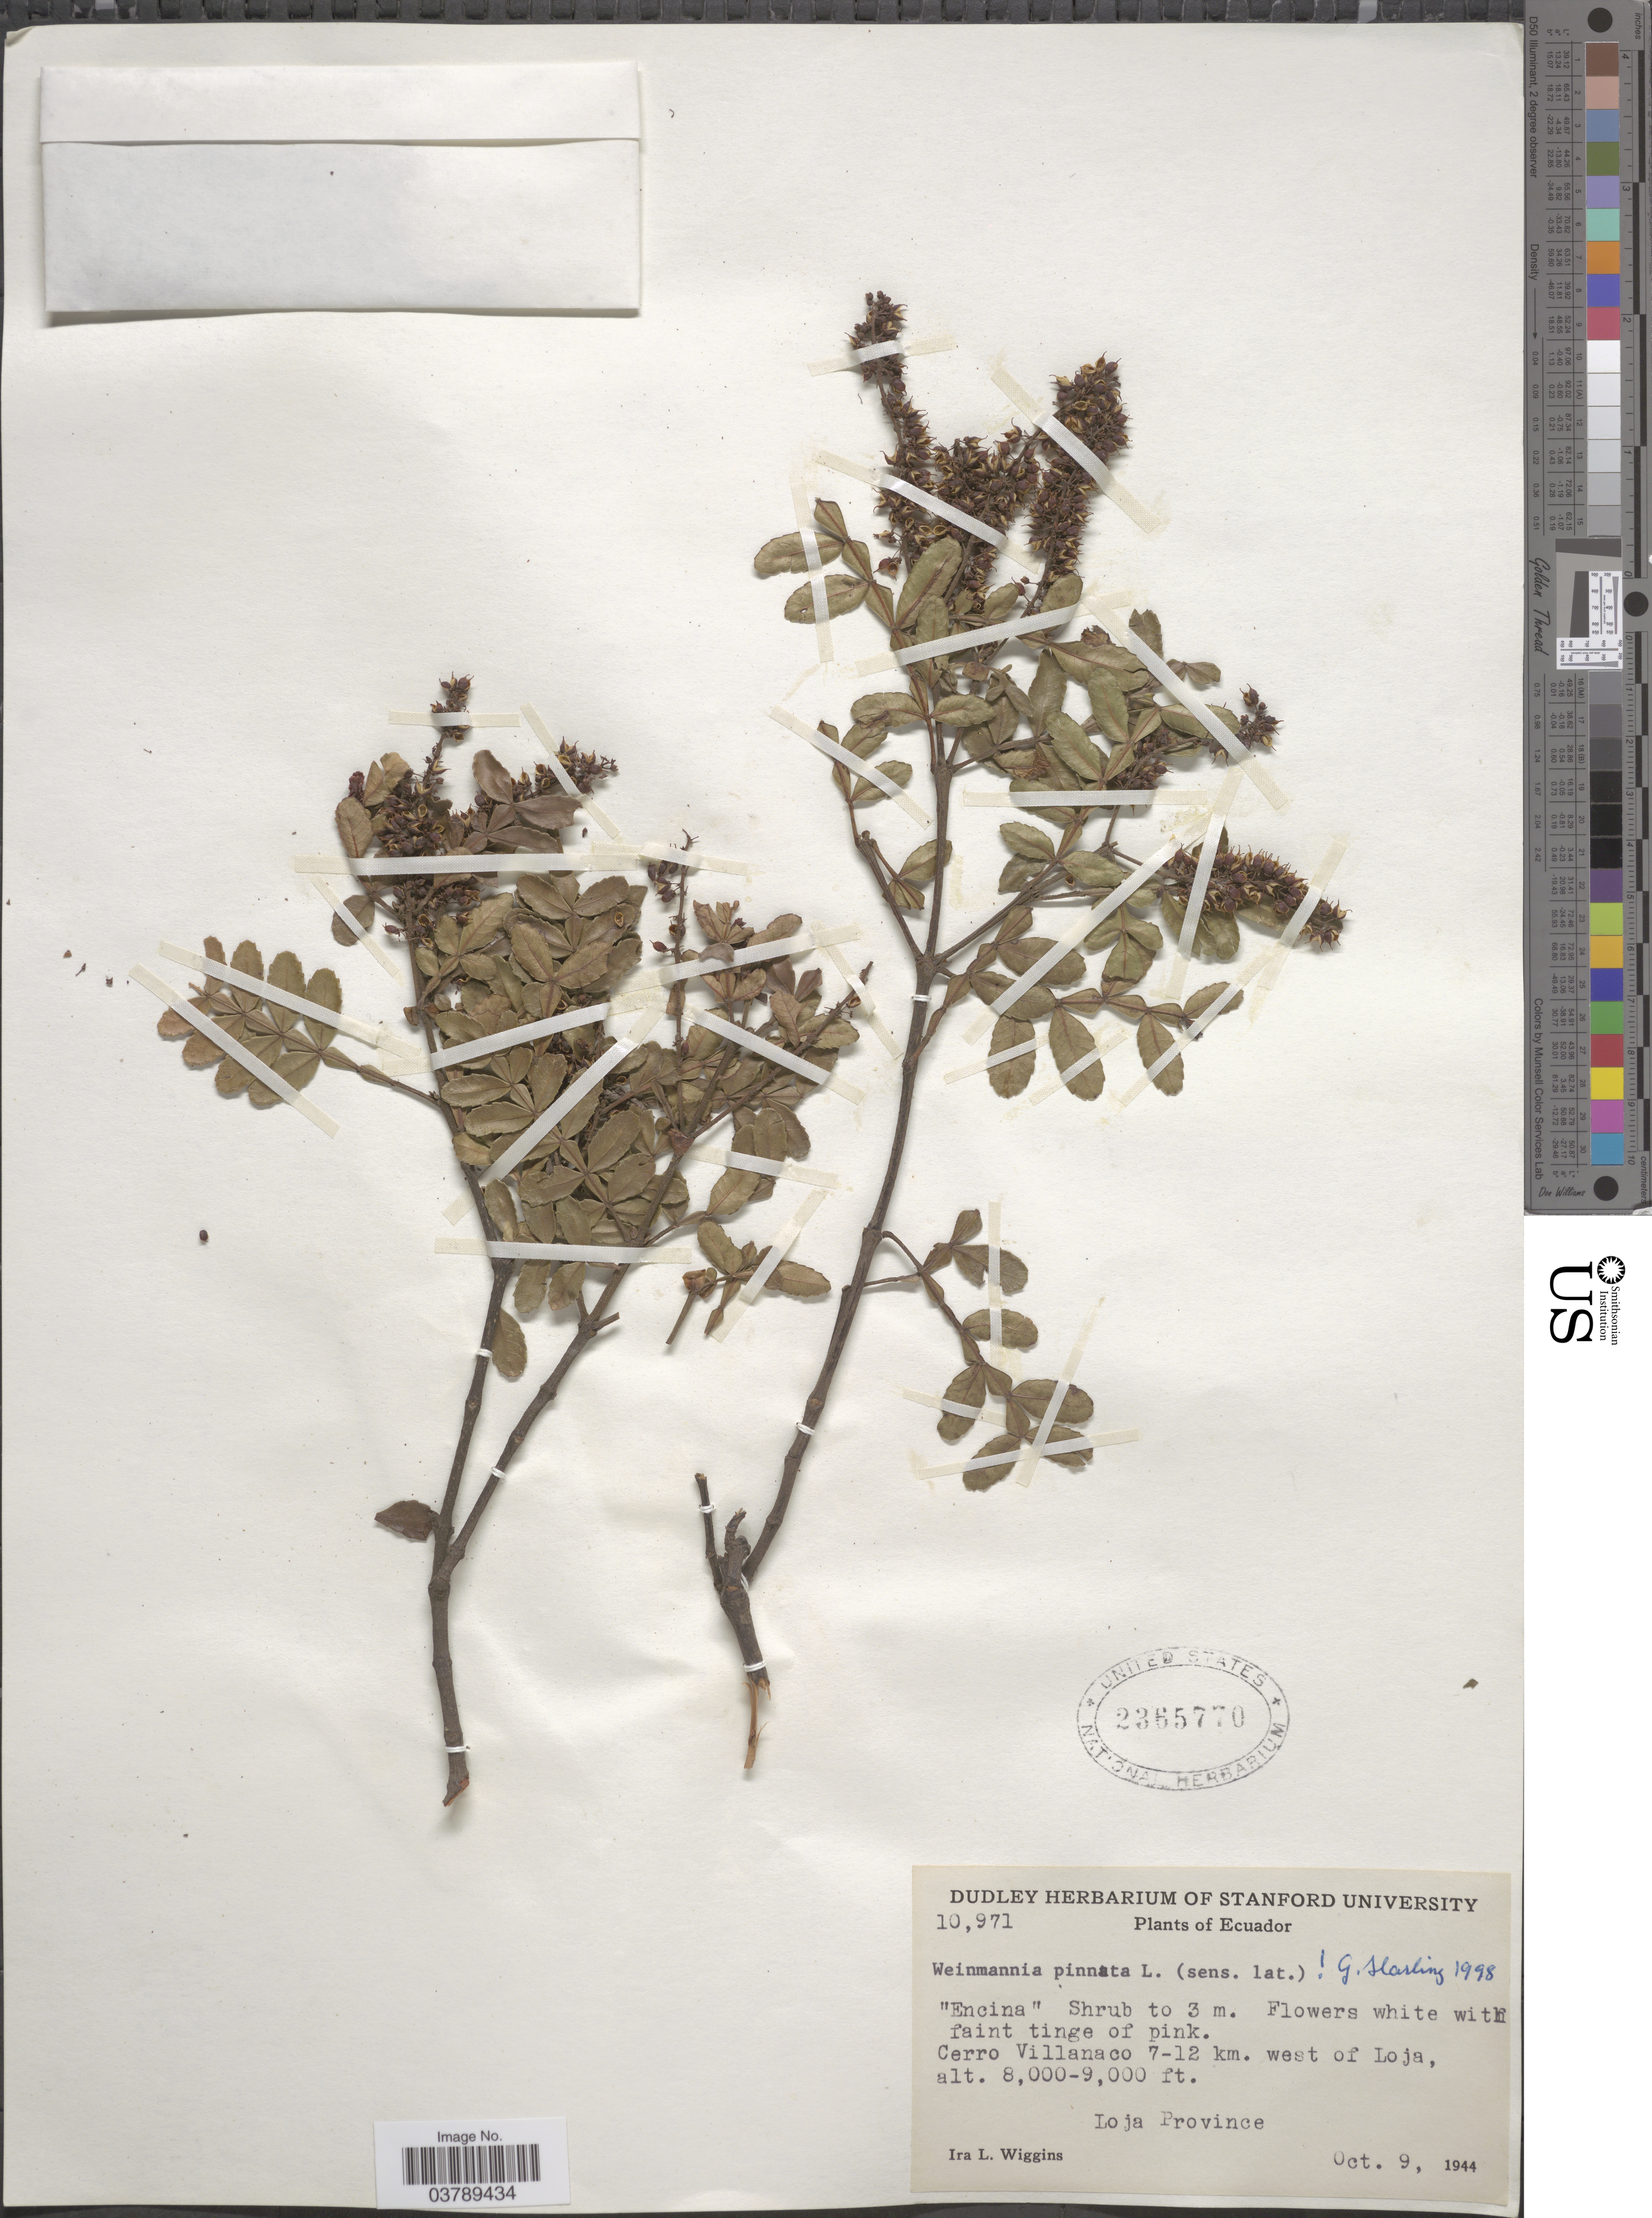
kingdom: Plantae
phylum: Tracheophyta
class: Magnoliopsida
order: Oxalidales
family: Cunoniaceae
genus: Weinmannia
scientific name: Weinmannia pinnata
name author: L.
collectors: I. L. Wiggins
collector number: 10971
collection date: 1944-10-09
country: Ecuador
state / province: Loja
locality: Cerro Villanaco 7-12 km. west of Loja.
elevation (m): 2438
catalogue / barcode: US 2365770